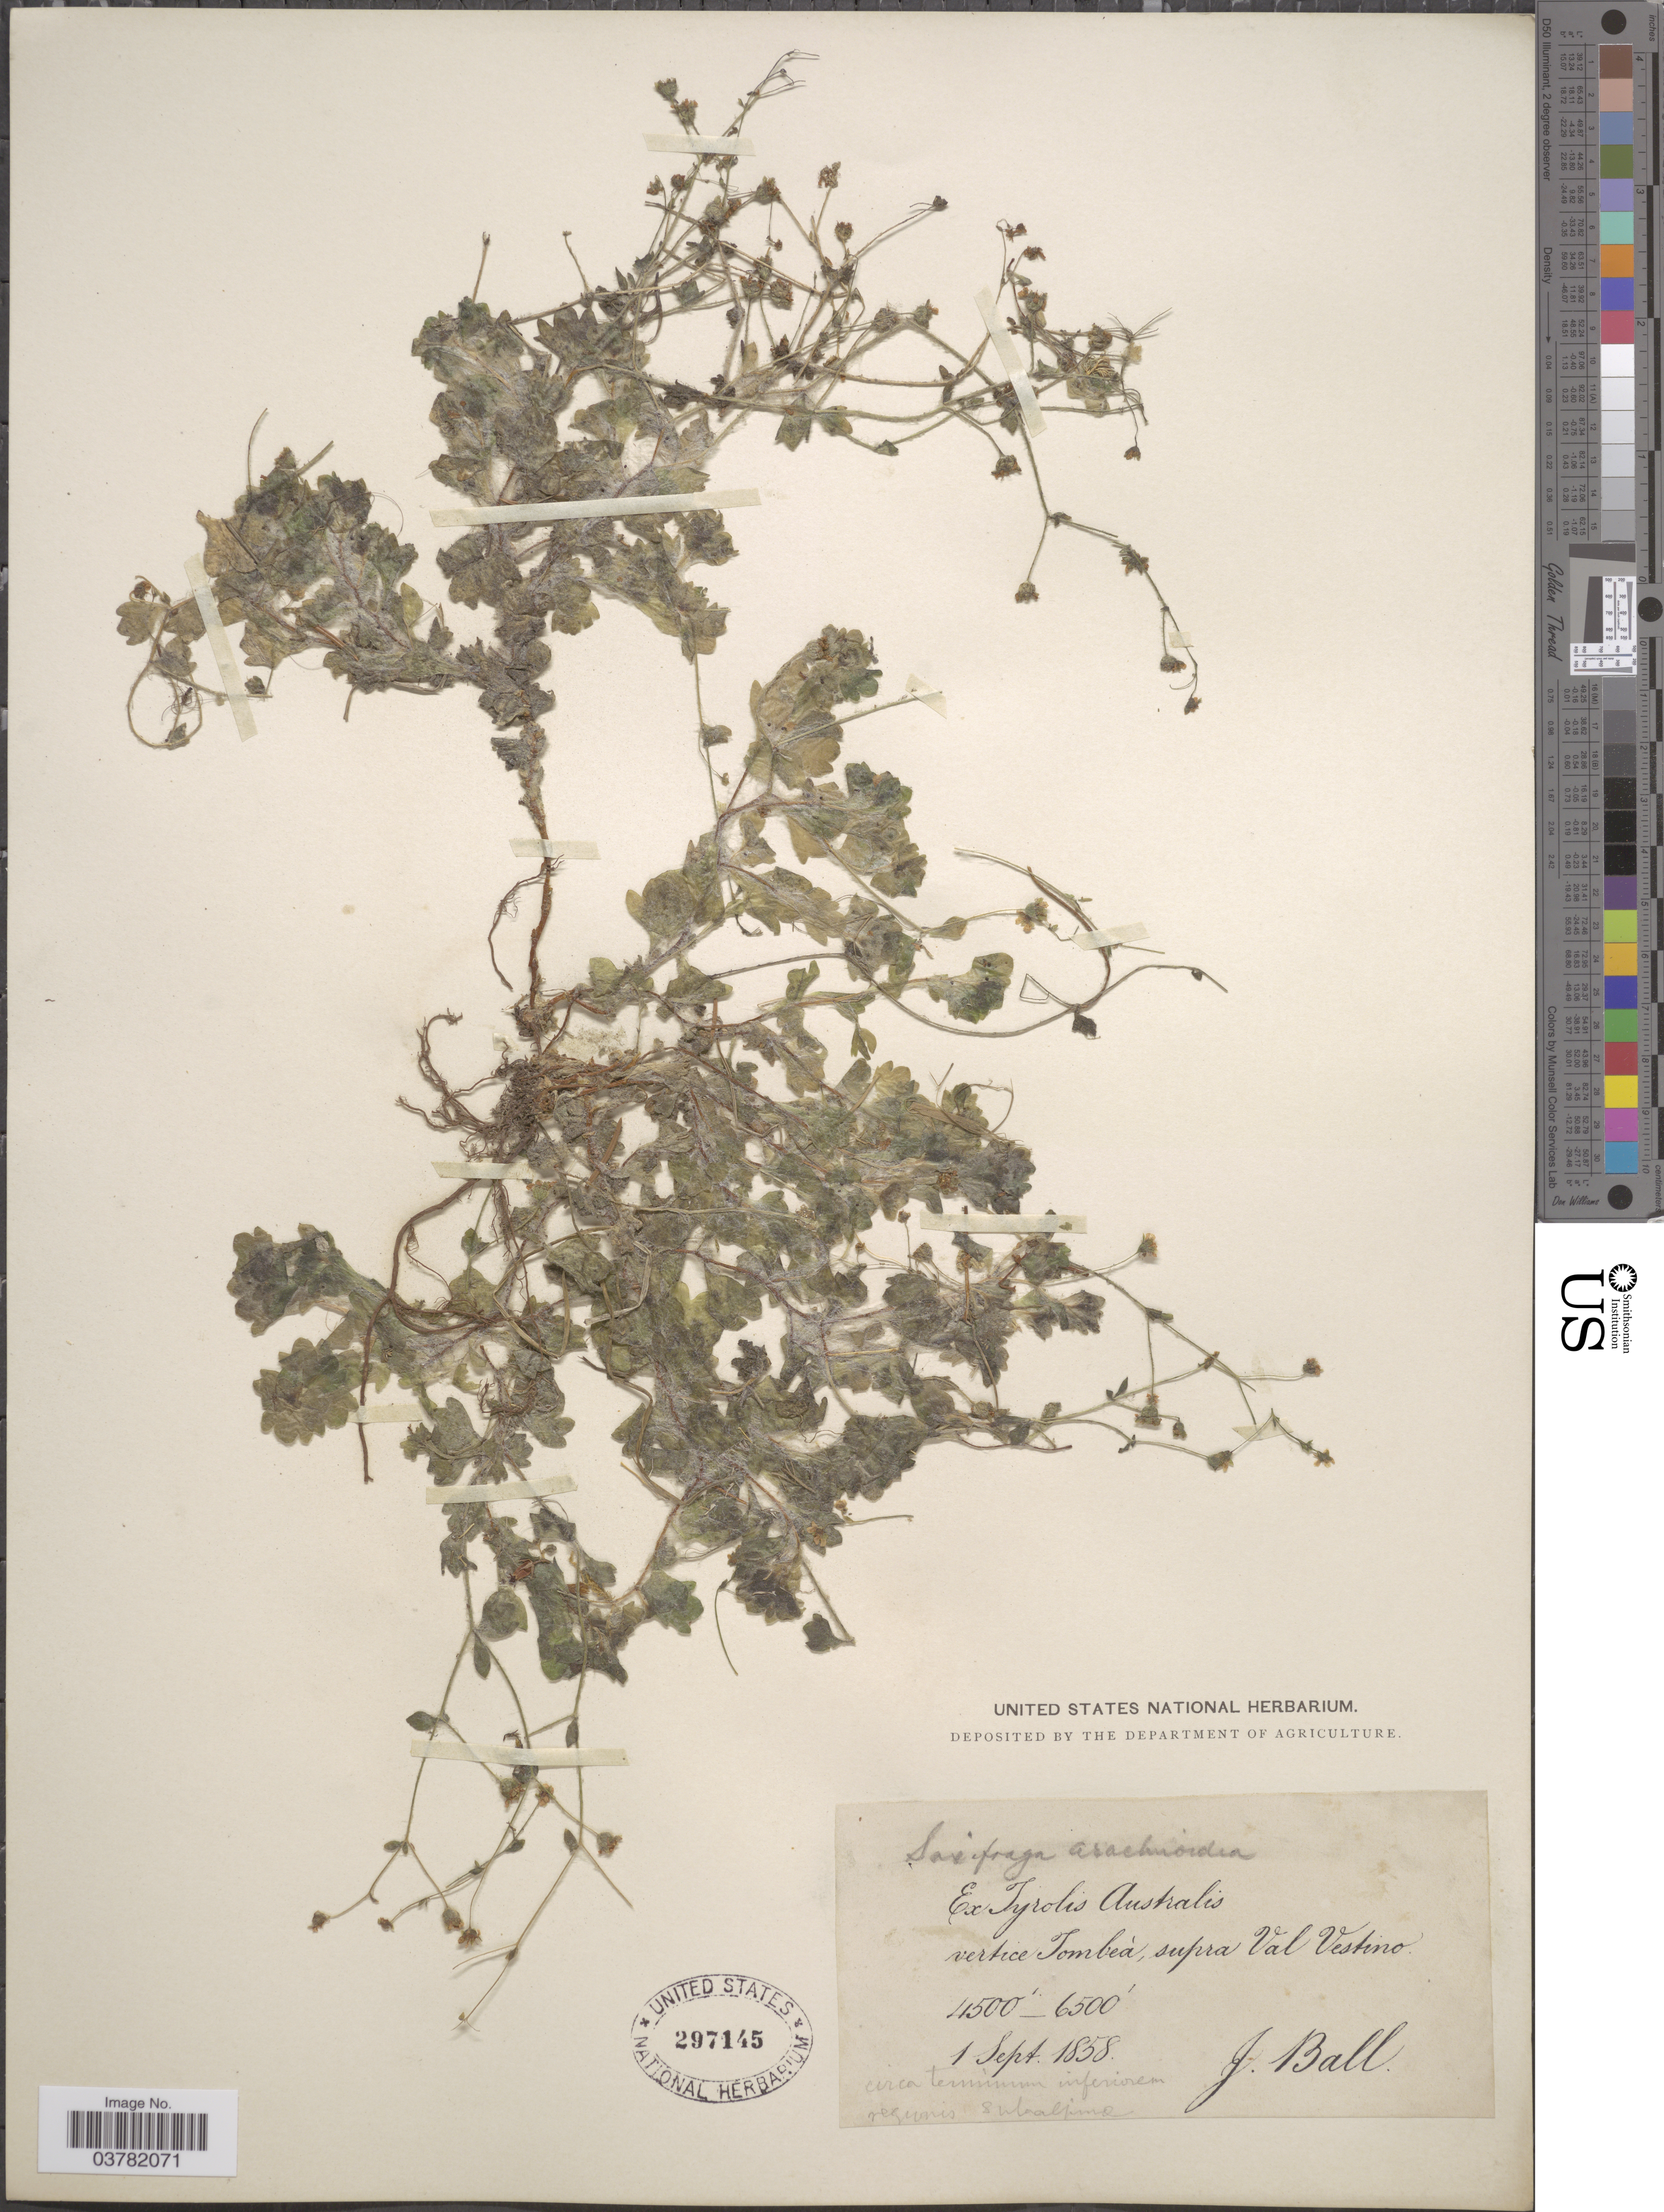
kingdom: Plantae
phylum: Tracheophyta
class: Magnoliopsida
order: Saxifragales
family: Saxifragaceae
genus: Saxifraga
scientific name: Saxifraga arachnoidea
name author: Sternb.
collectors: J. Ball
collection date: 1858-09-01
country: Italy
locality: Ex Tyrolis Australis vertice Tombeà, supra Val Vestino.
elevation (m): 1372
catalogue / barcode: US 297145